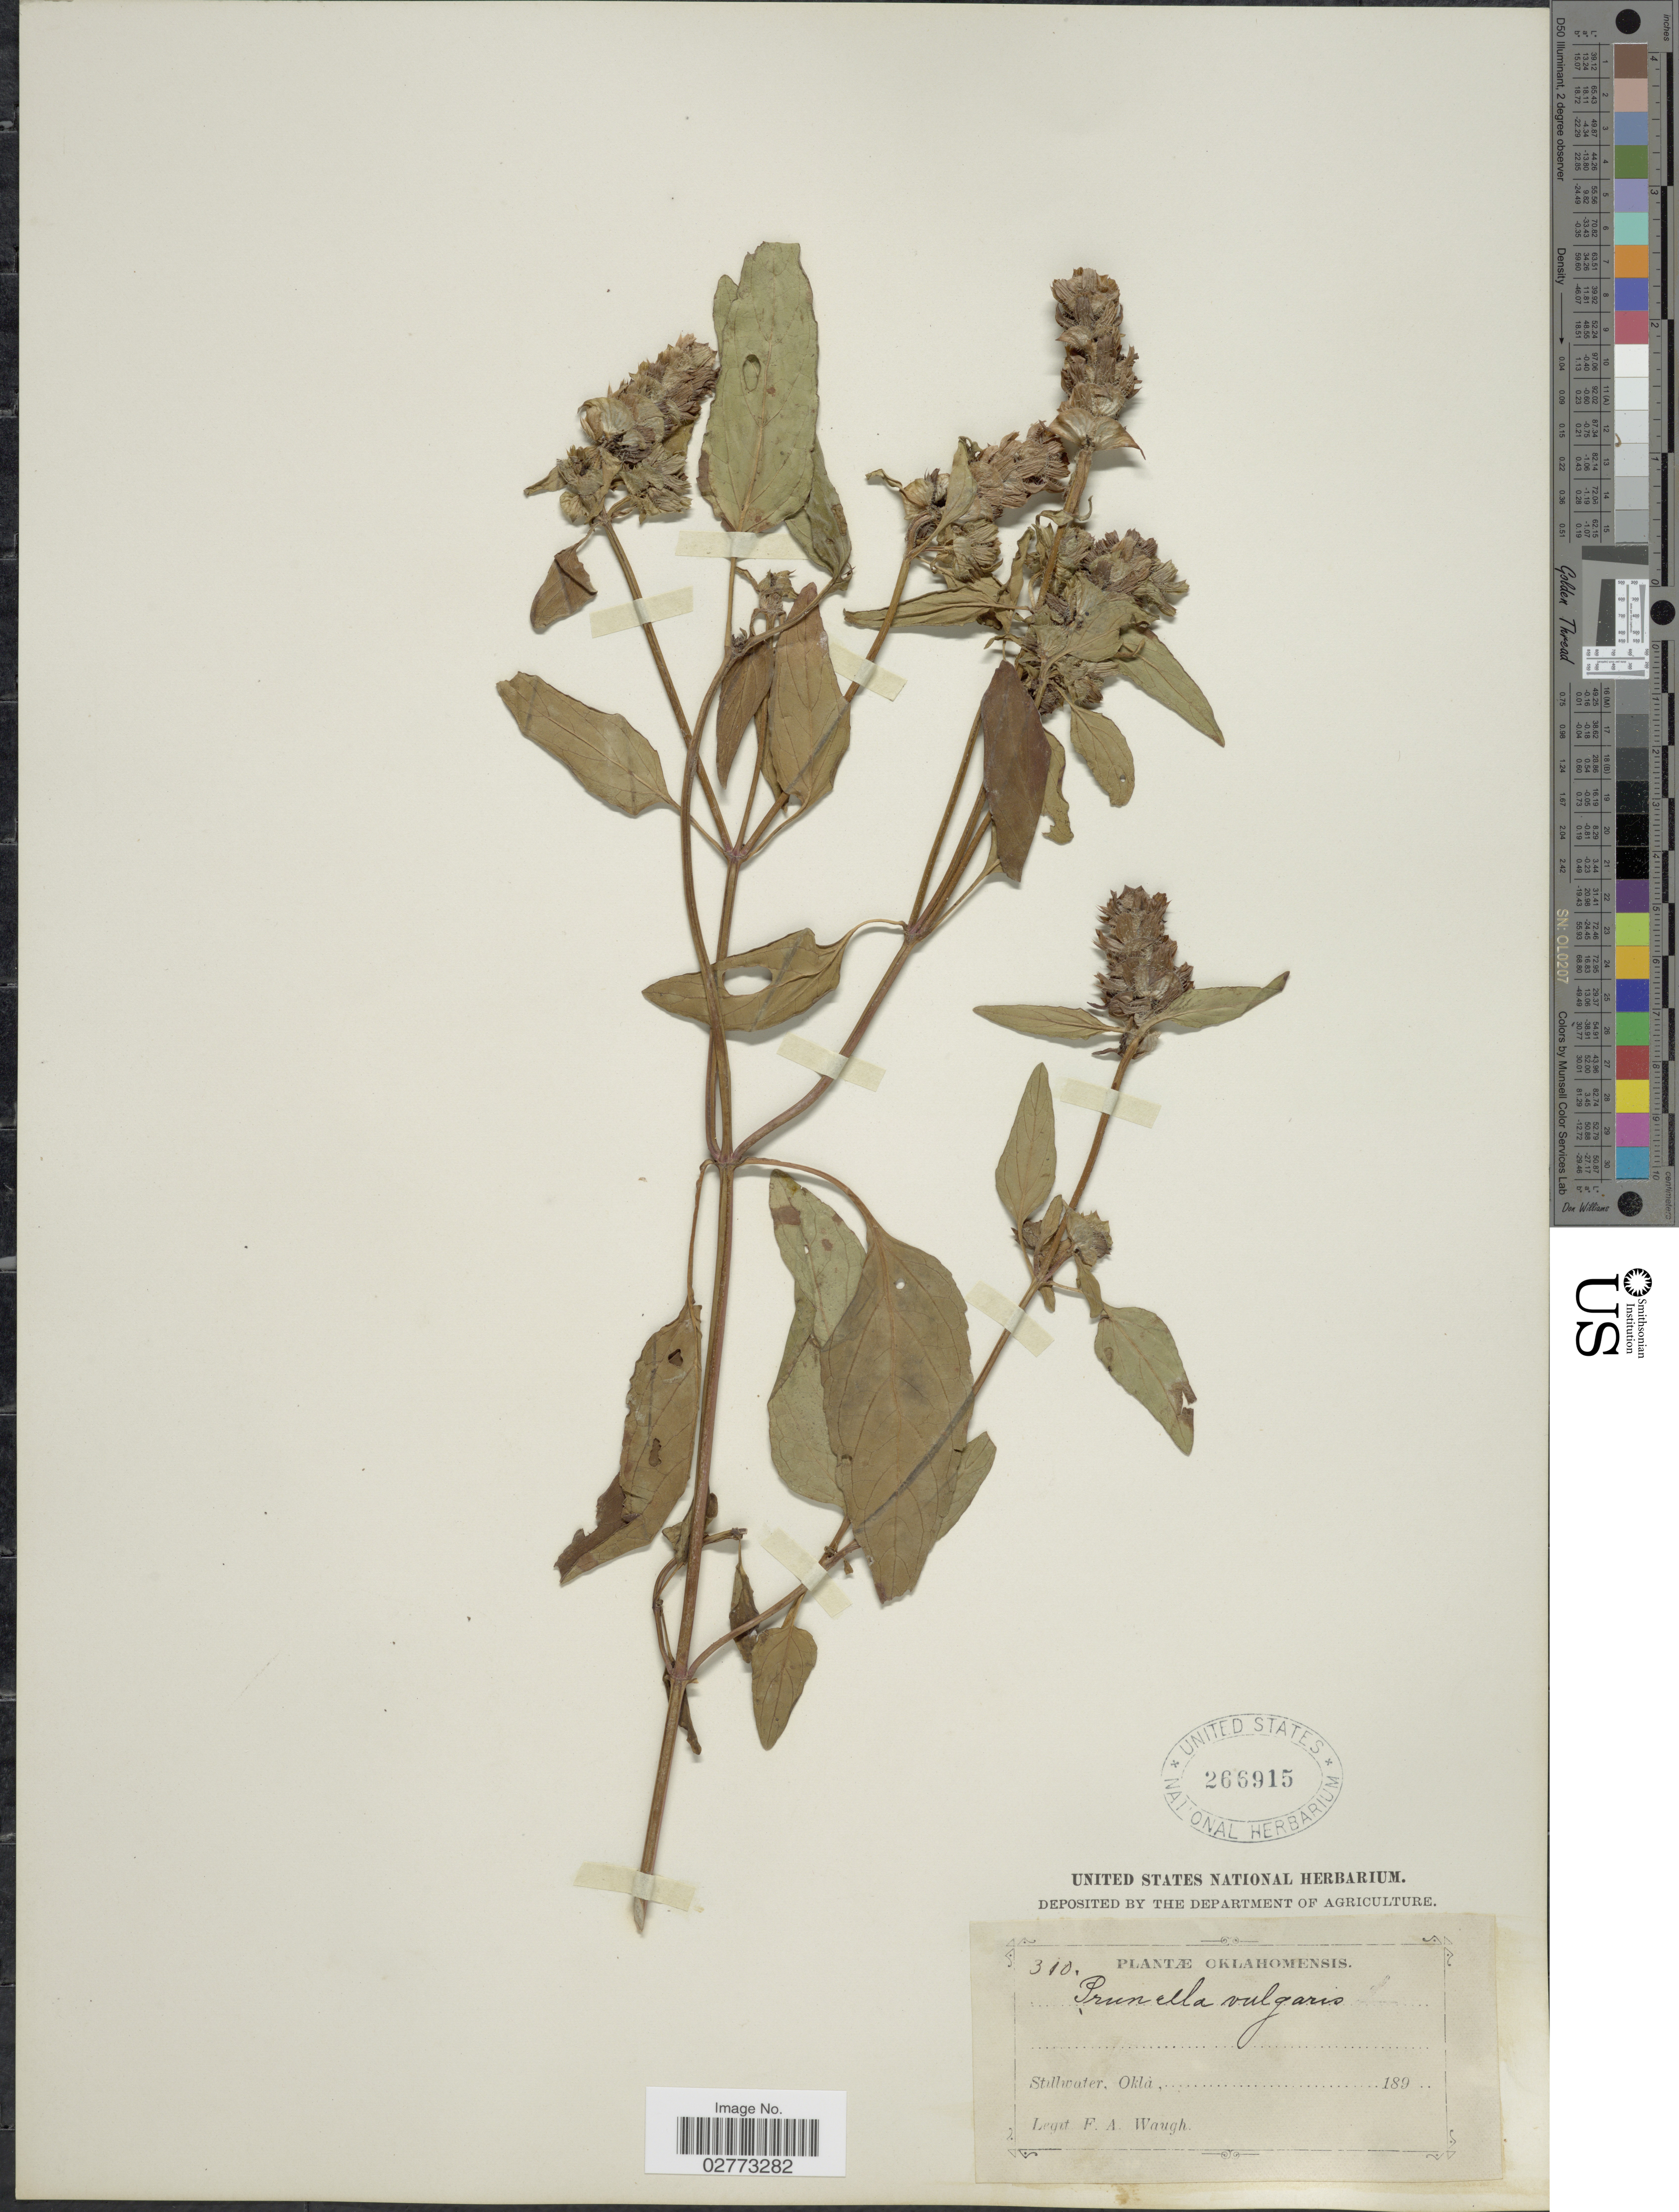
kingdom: Plantae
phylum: Tracheophyta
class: Magnoliopsida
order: Lamiales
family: Lamiaceae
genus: Prunella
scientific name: Prunella vulgaris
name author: L.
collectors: F. Waugh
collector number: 310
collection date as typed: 189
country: United States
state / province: Oklahoma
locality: Stillwater.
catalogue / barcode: US 266915